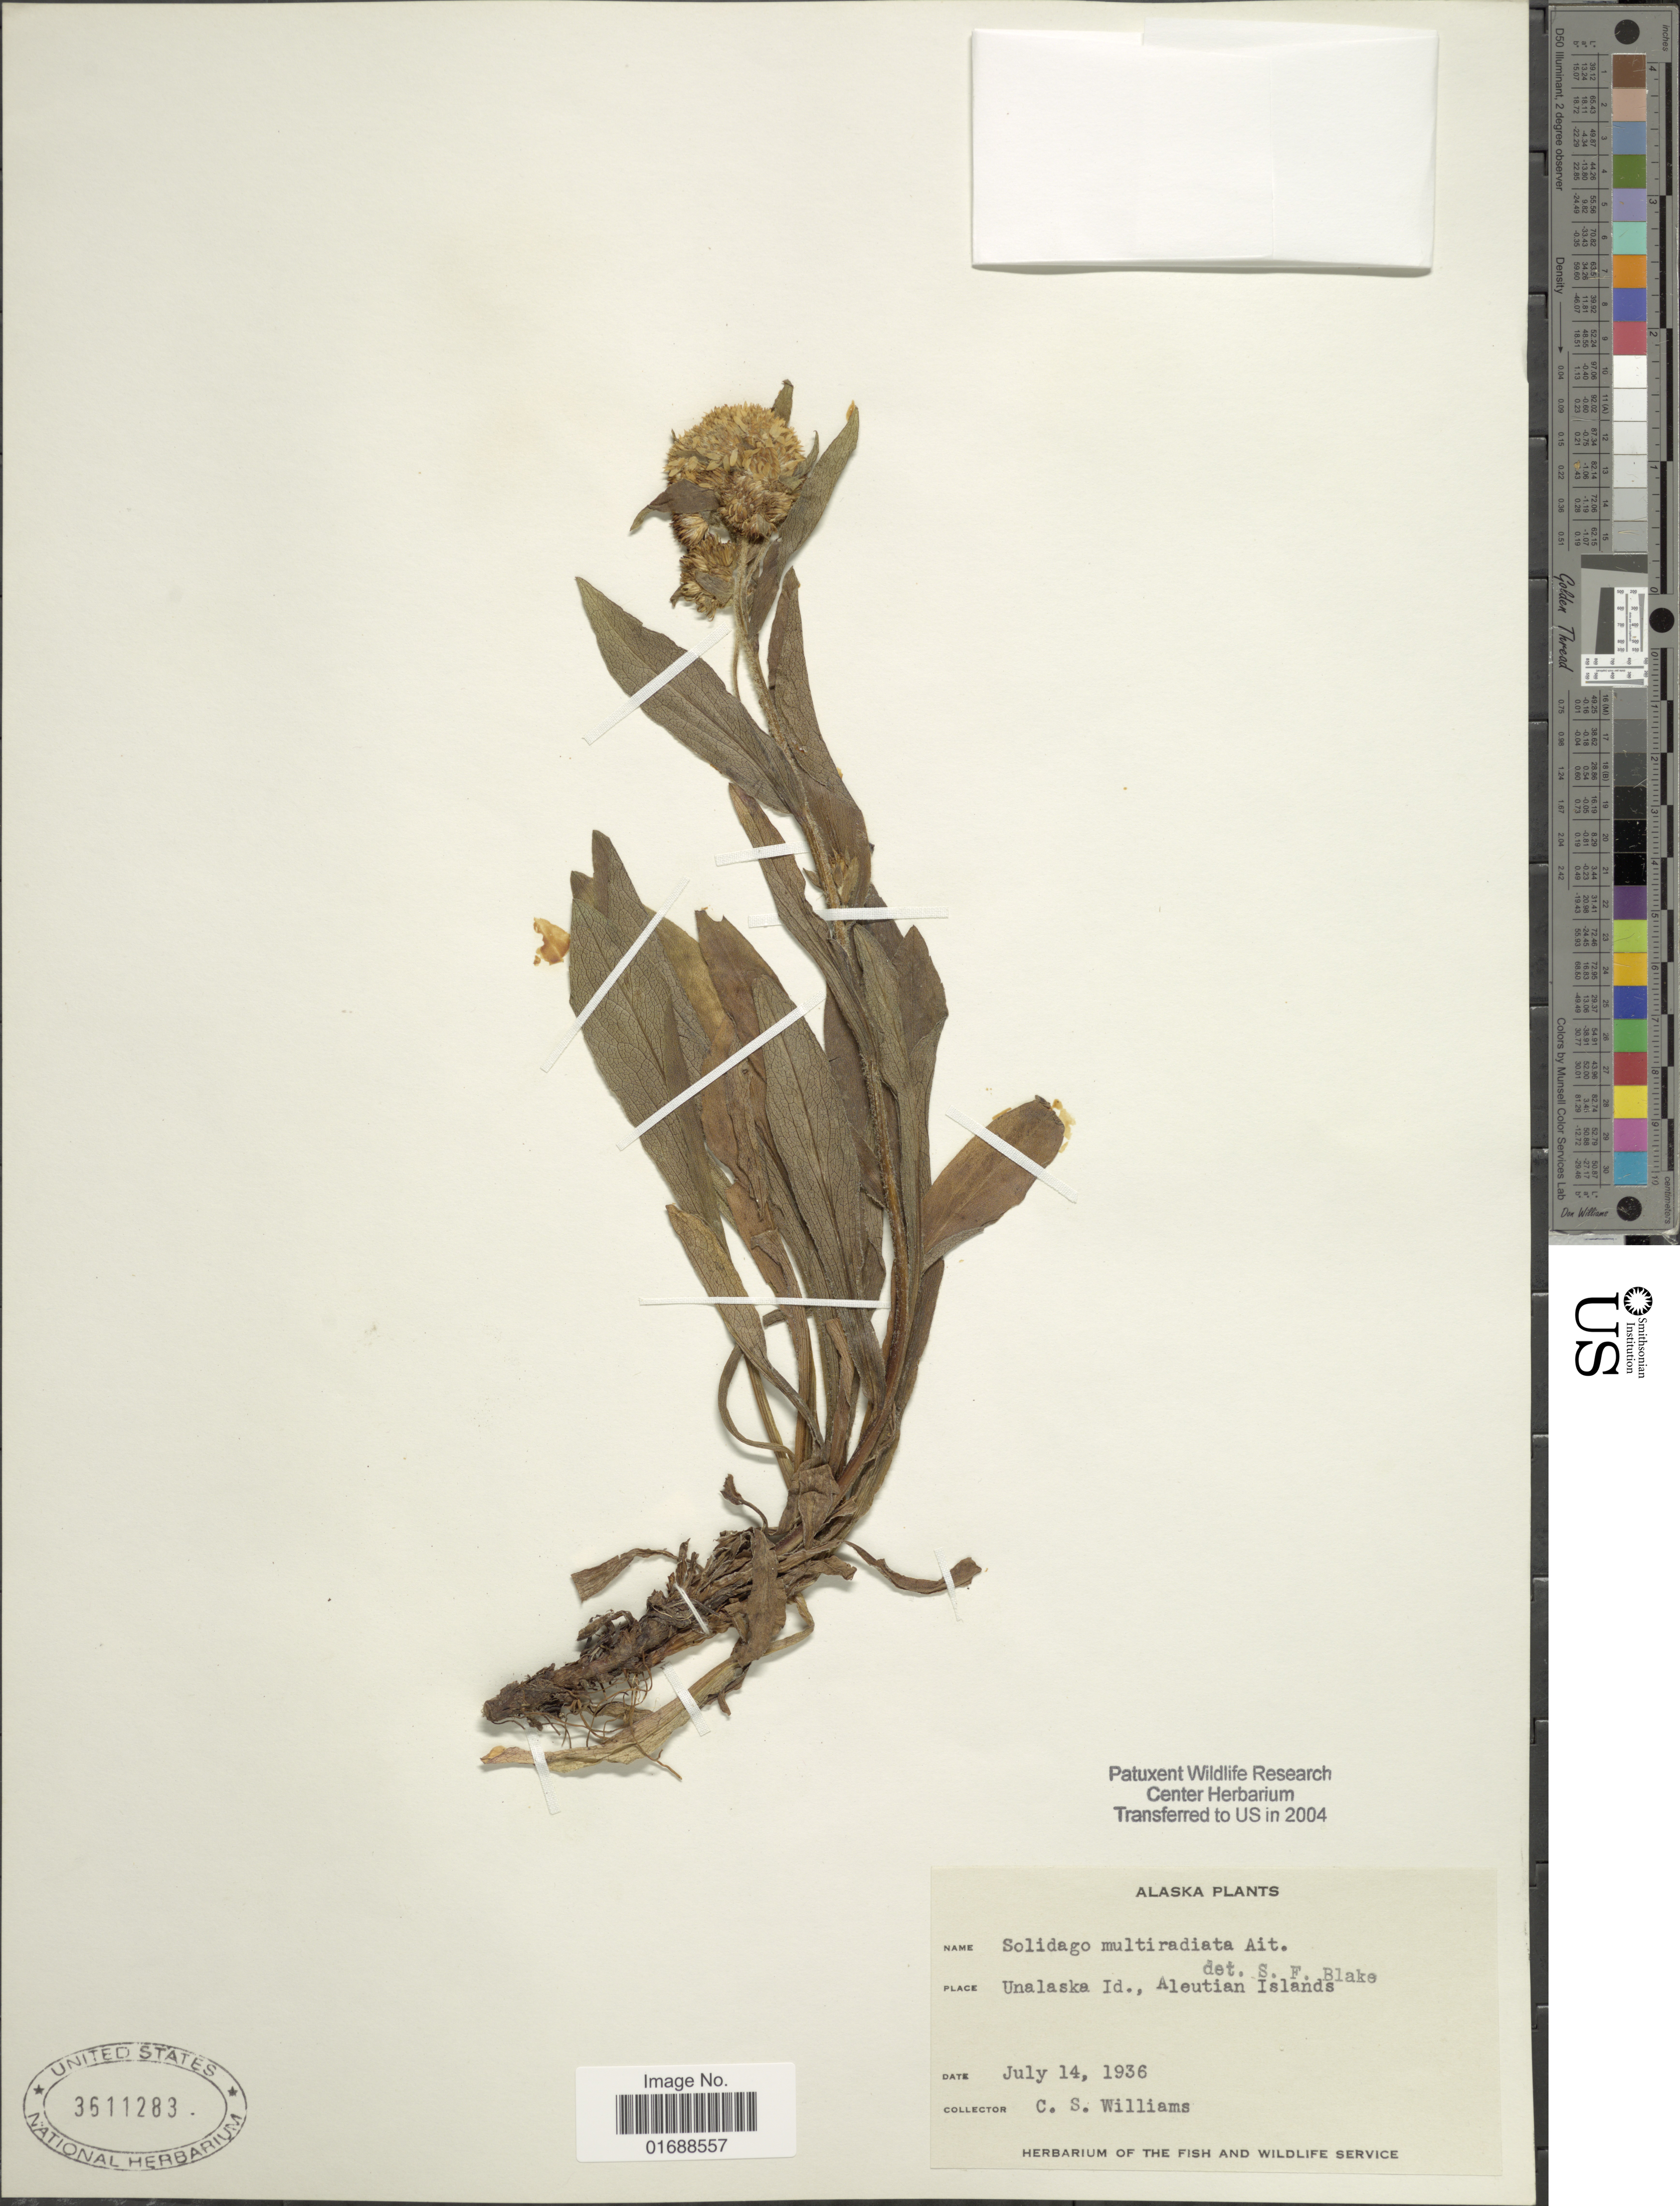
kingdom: Plantae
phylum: Tracheophyta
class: Magnoliopsida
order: Asterales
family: Asteraceae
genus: Solidago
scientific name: Solidago multiradiata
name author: Aiton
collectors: C. Williams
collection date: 1936-07-14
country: United States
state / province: Alaska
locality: Unalaska., Aleutian Islands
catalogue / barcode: US 3511283